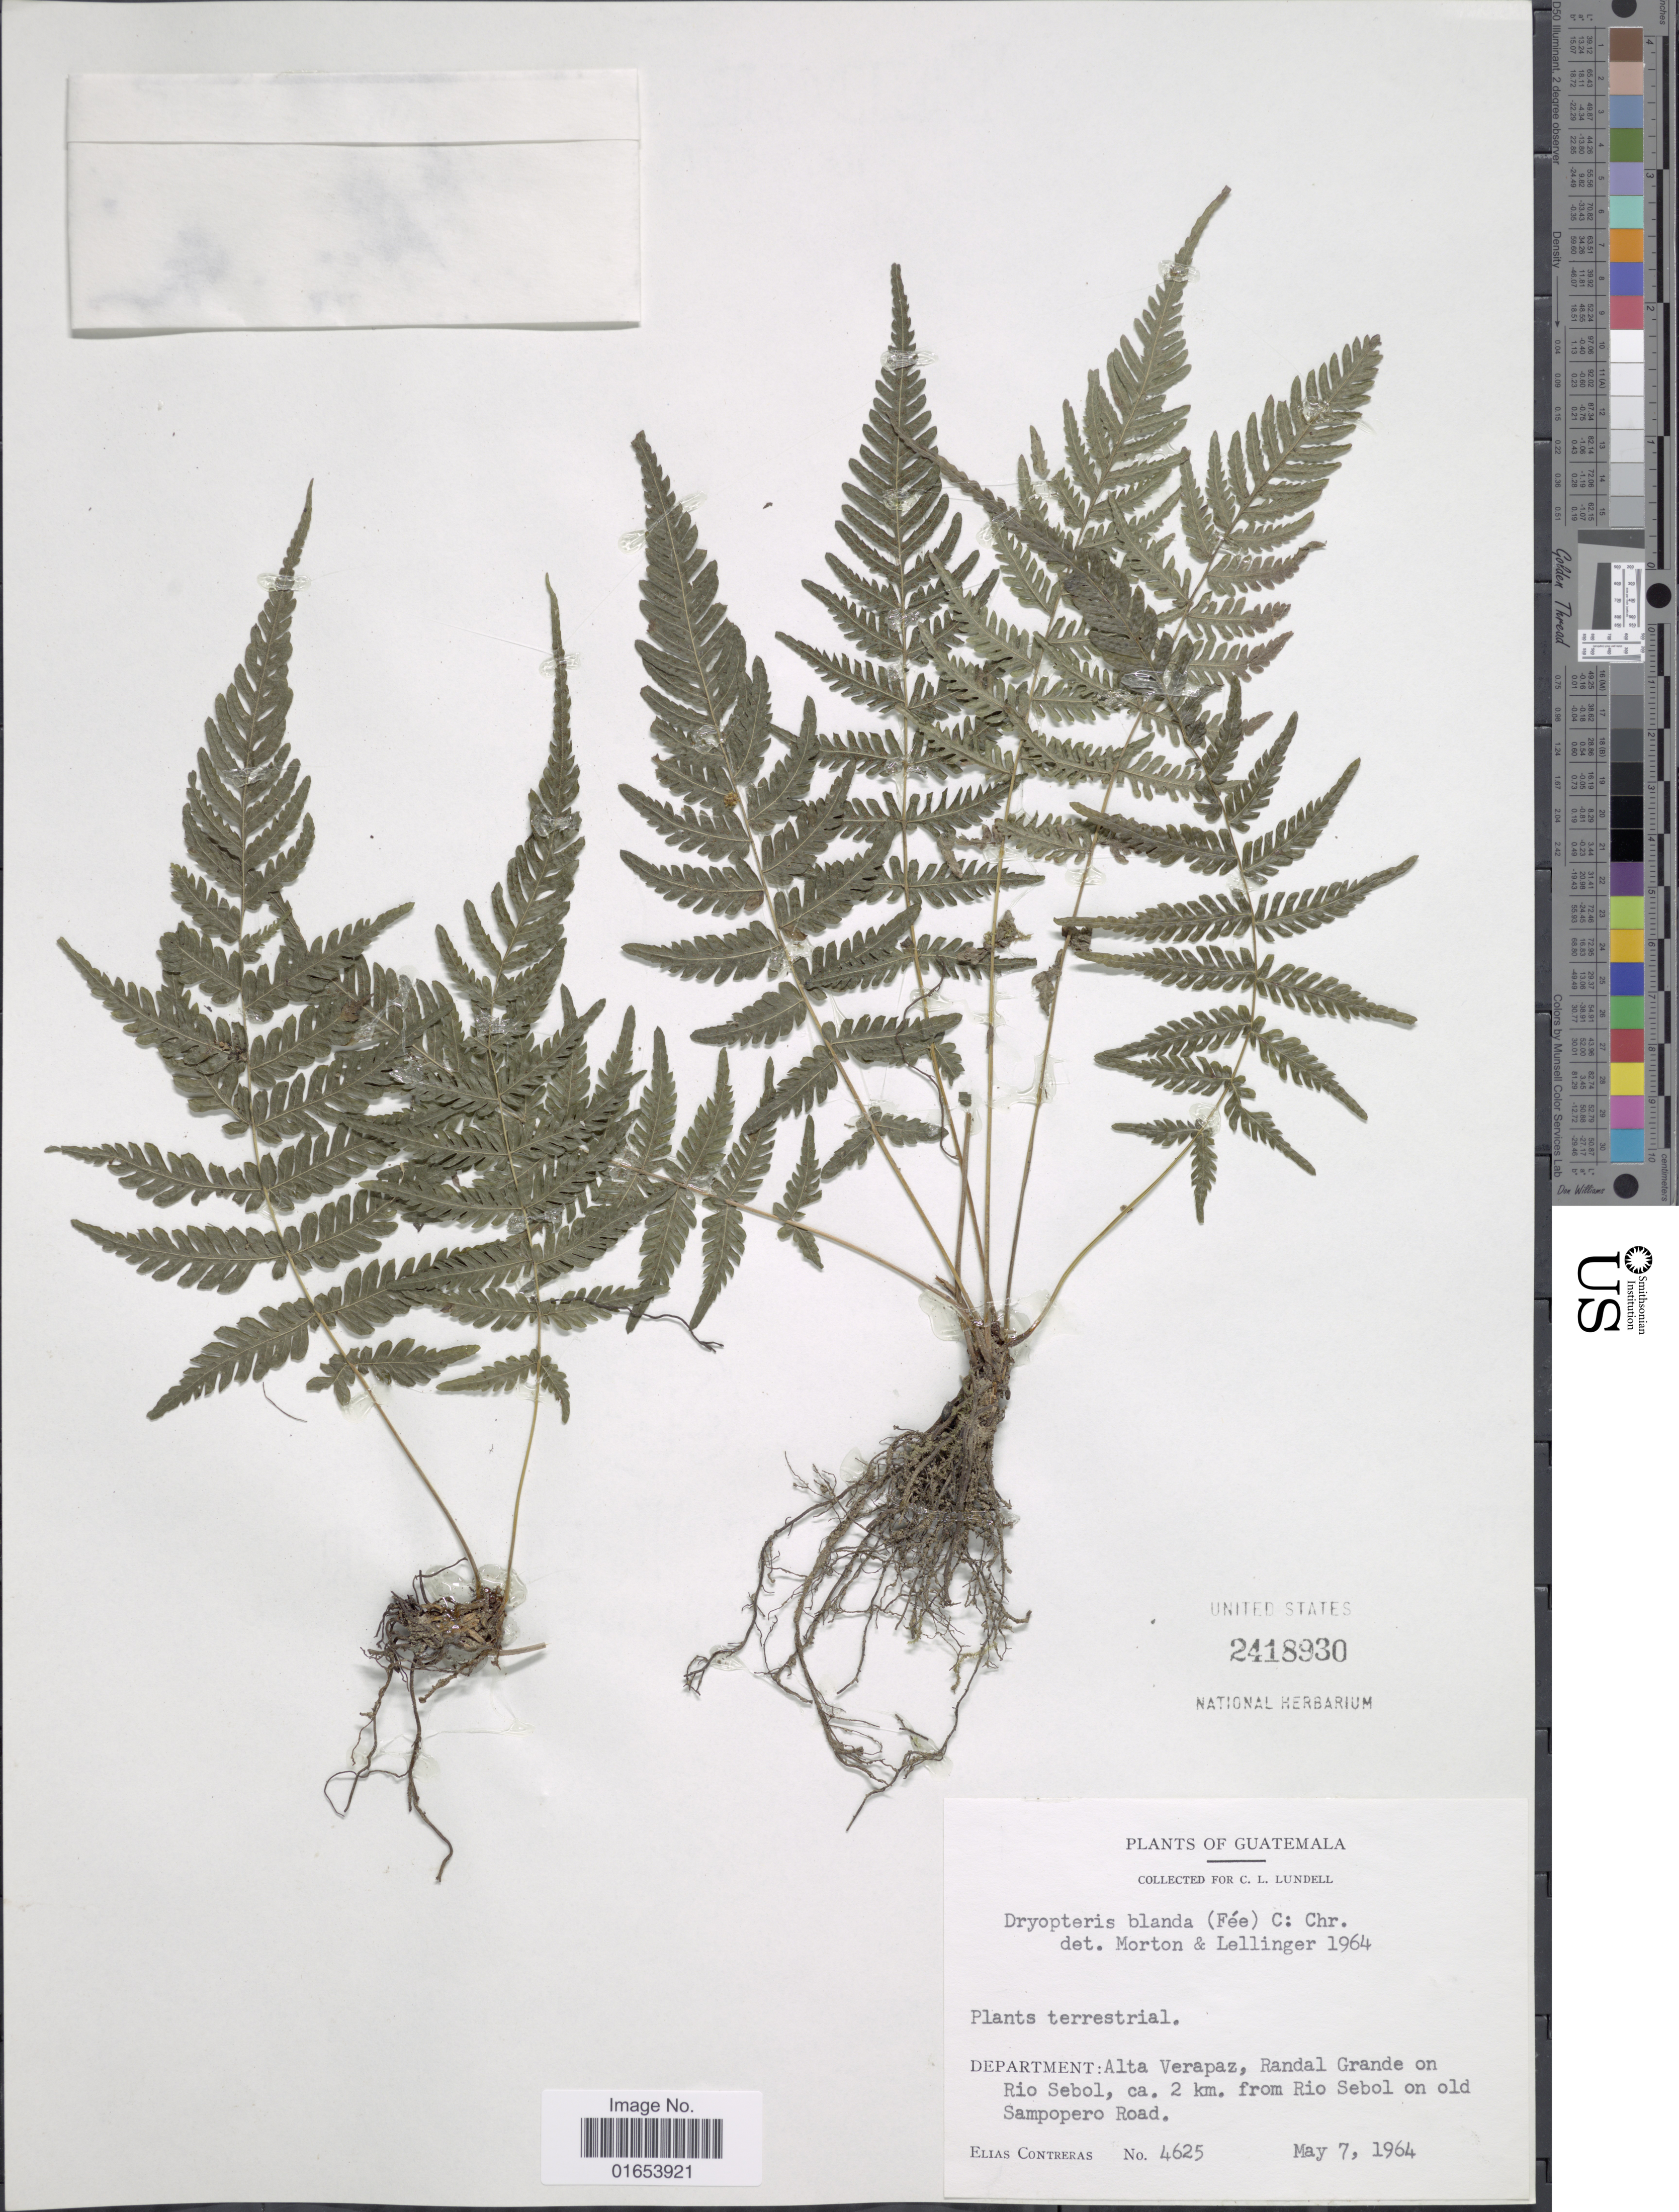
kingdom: Plantae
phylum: Tracheophyta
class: Polypodiopsida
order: Polypodiales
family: Thelypteridaceae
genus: Goniopteris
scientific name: Goniopteris blanda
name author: (Fée) Salino & T.E. Almeida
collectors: E. Contreras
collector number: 4625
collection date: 1964-05-07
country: Guatemala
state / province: Alta Verapaz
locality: Department: Alta Verapaz, Randal Grande on Rio Sebol, ca. 2 km. from Rio Sebol on old Sampopero Road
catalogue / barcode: US 2418930